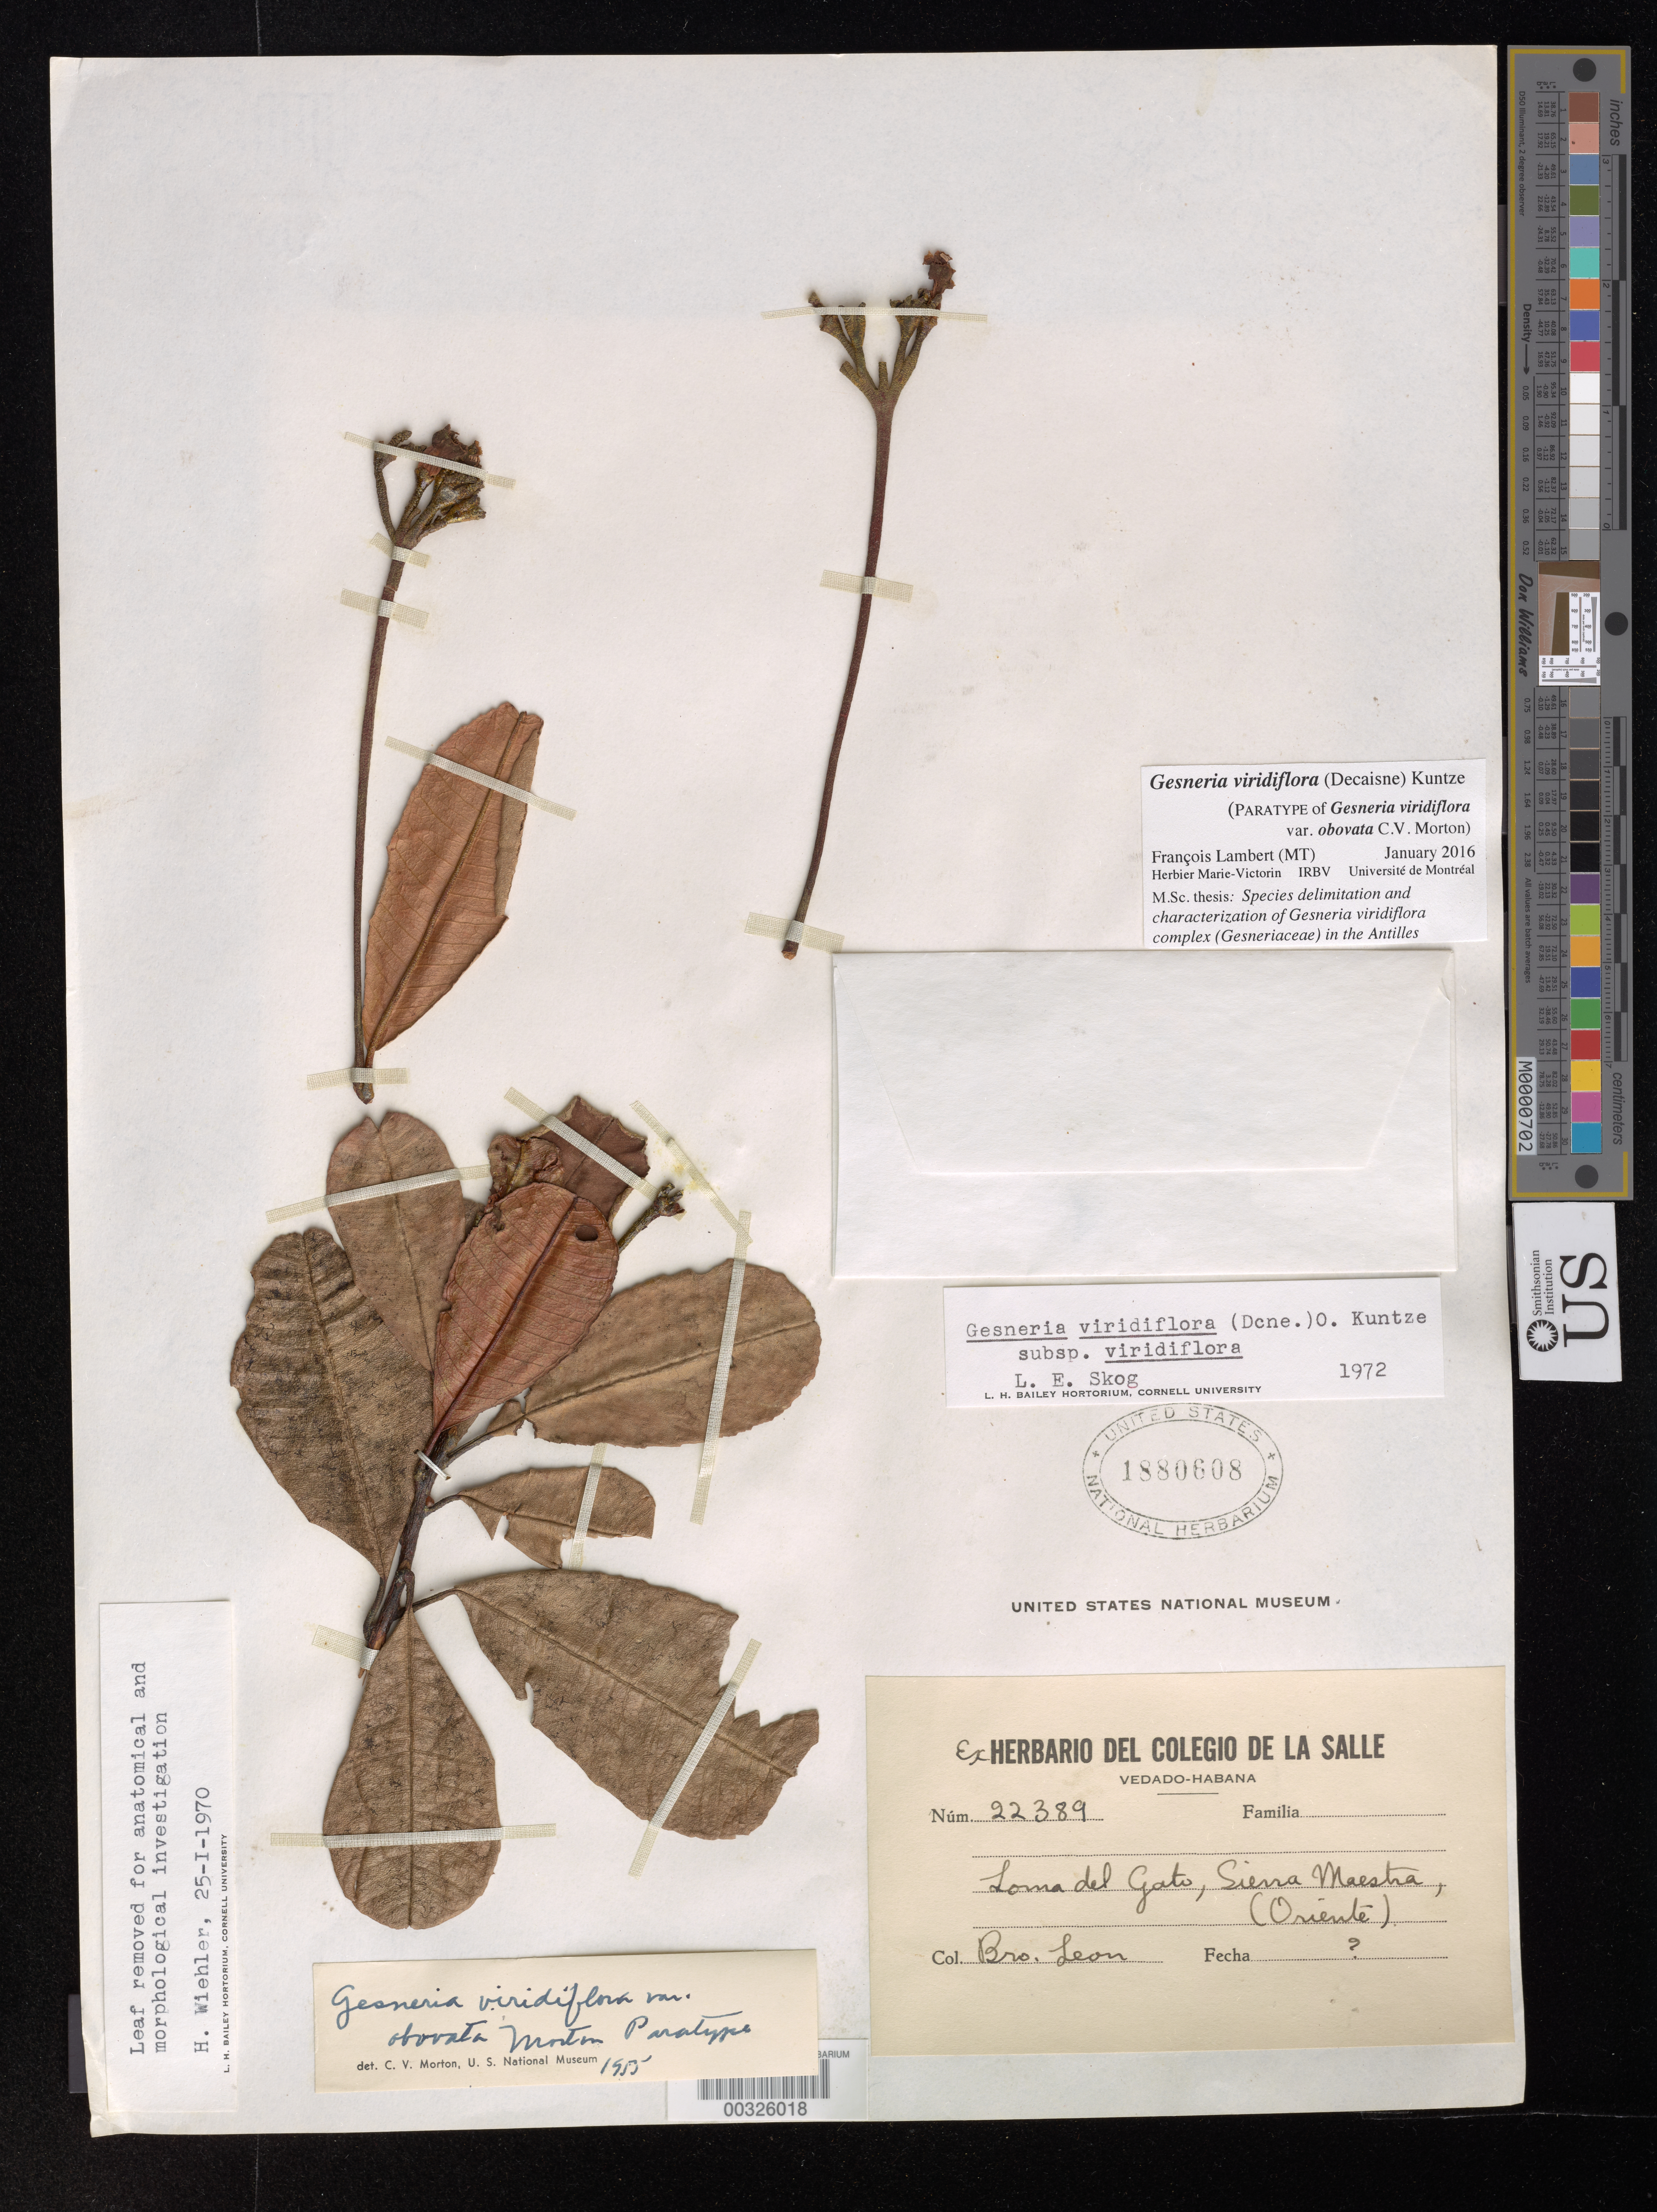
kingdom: Plantae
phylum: Tracheophyta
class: Magnoliopsida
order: Lamiales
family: Gesneriaceae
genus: Gesneria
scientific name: Gesneria viridiflora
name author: (Decne.) Kuntze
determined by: Lambert, Francois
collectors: F. Leon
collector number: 22389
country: Cuba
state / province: Oriente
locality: Loma del Gato, Sierra Maestra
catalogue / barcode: US 1880608